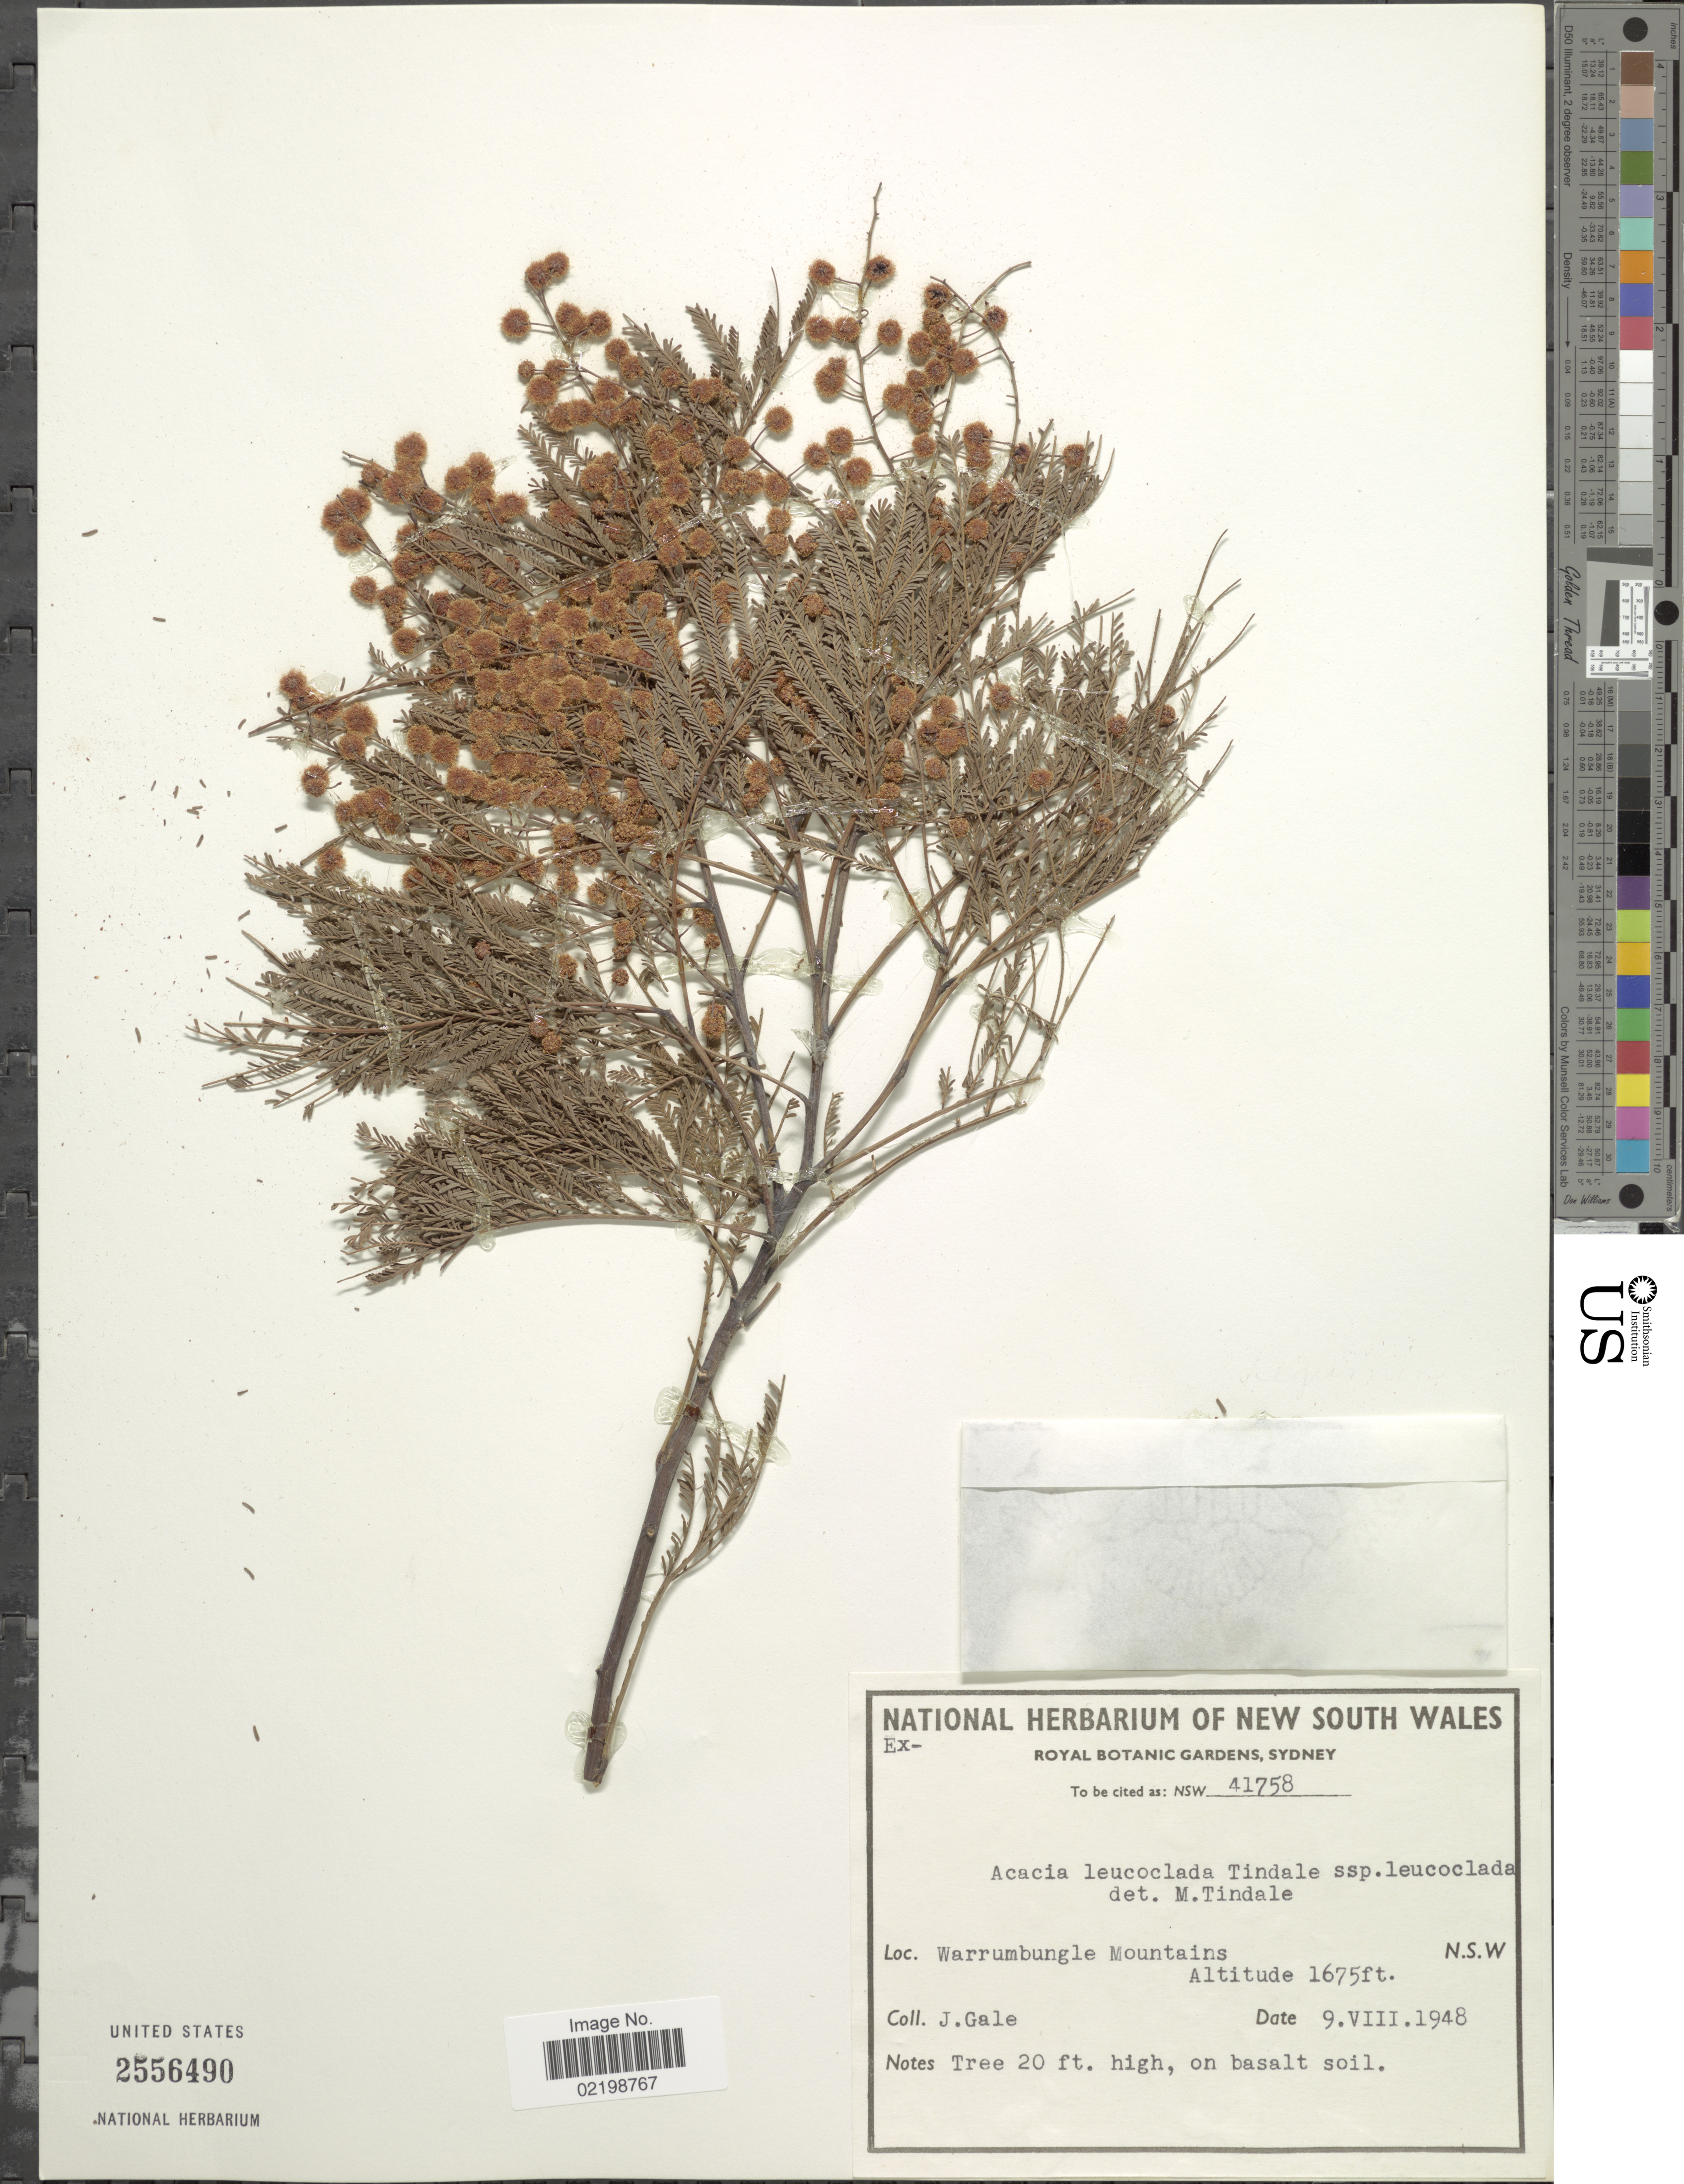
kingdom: Plantae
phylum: Tracheophyta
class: Magnoliopsida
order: Fabales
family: Fabaceae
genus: Acacia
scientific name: Acacia leucoclada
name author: Tindale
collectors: J. Gale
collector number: NSW41758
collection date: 1948-08-09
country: Australia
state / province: New South Wales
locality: Warrumbungle Mountains. N.S.W.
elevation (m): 511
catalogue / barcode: US 2556490